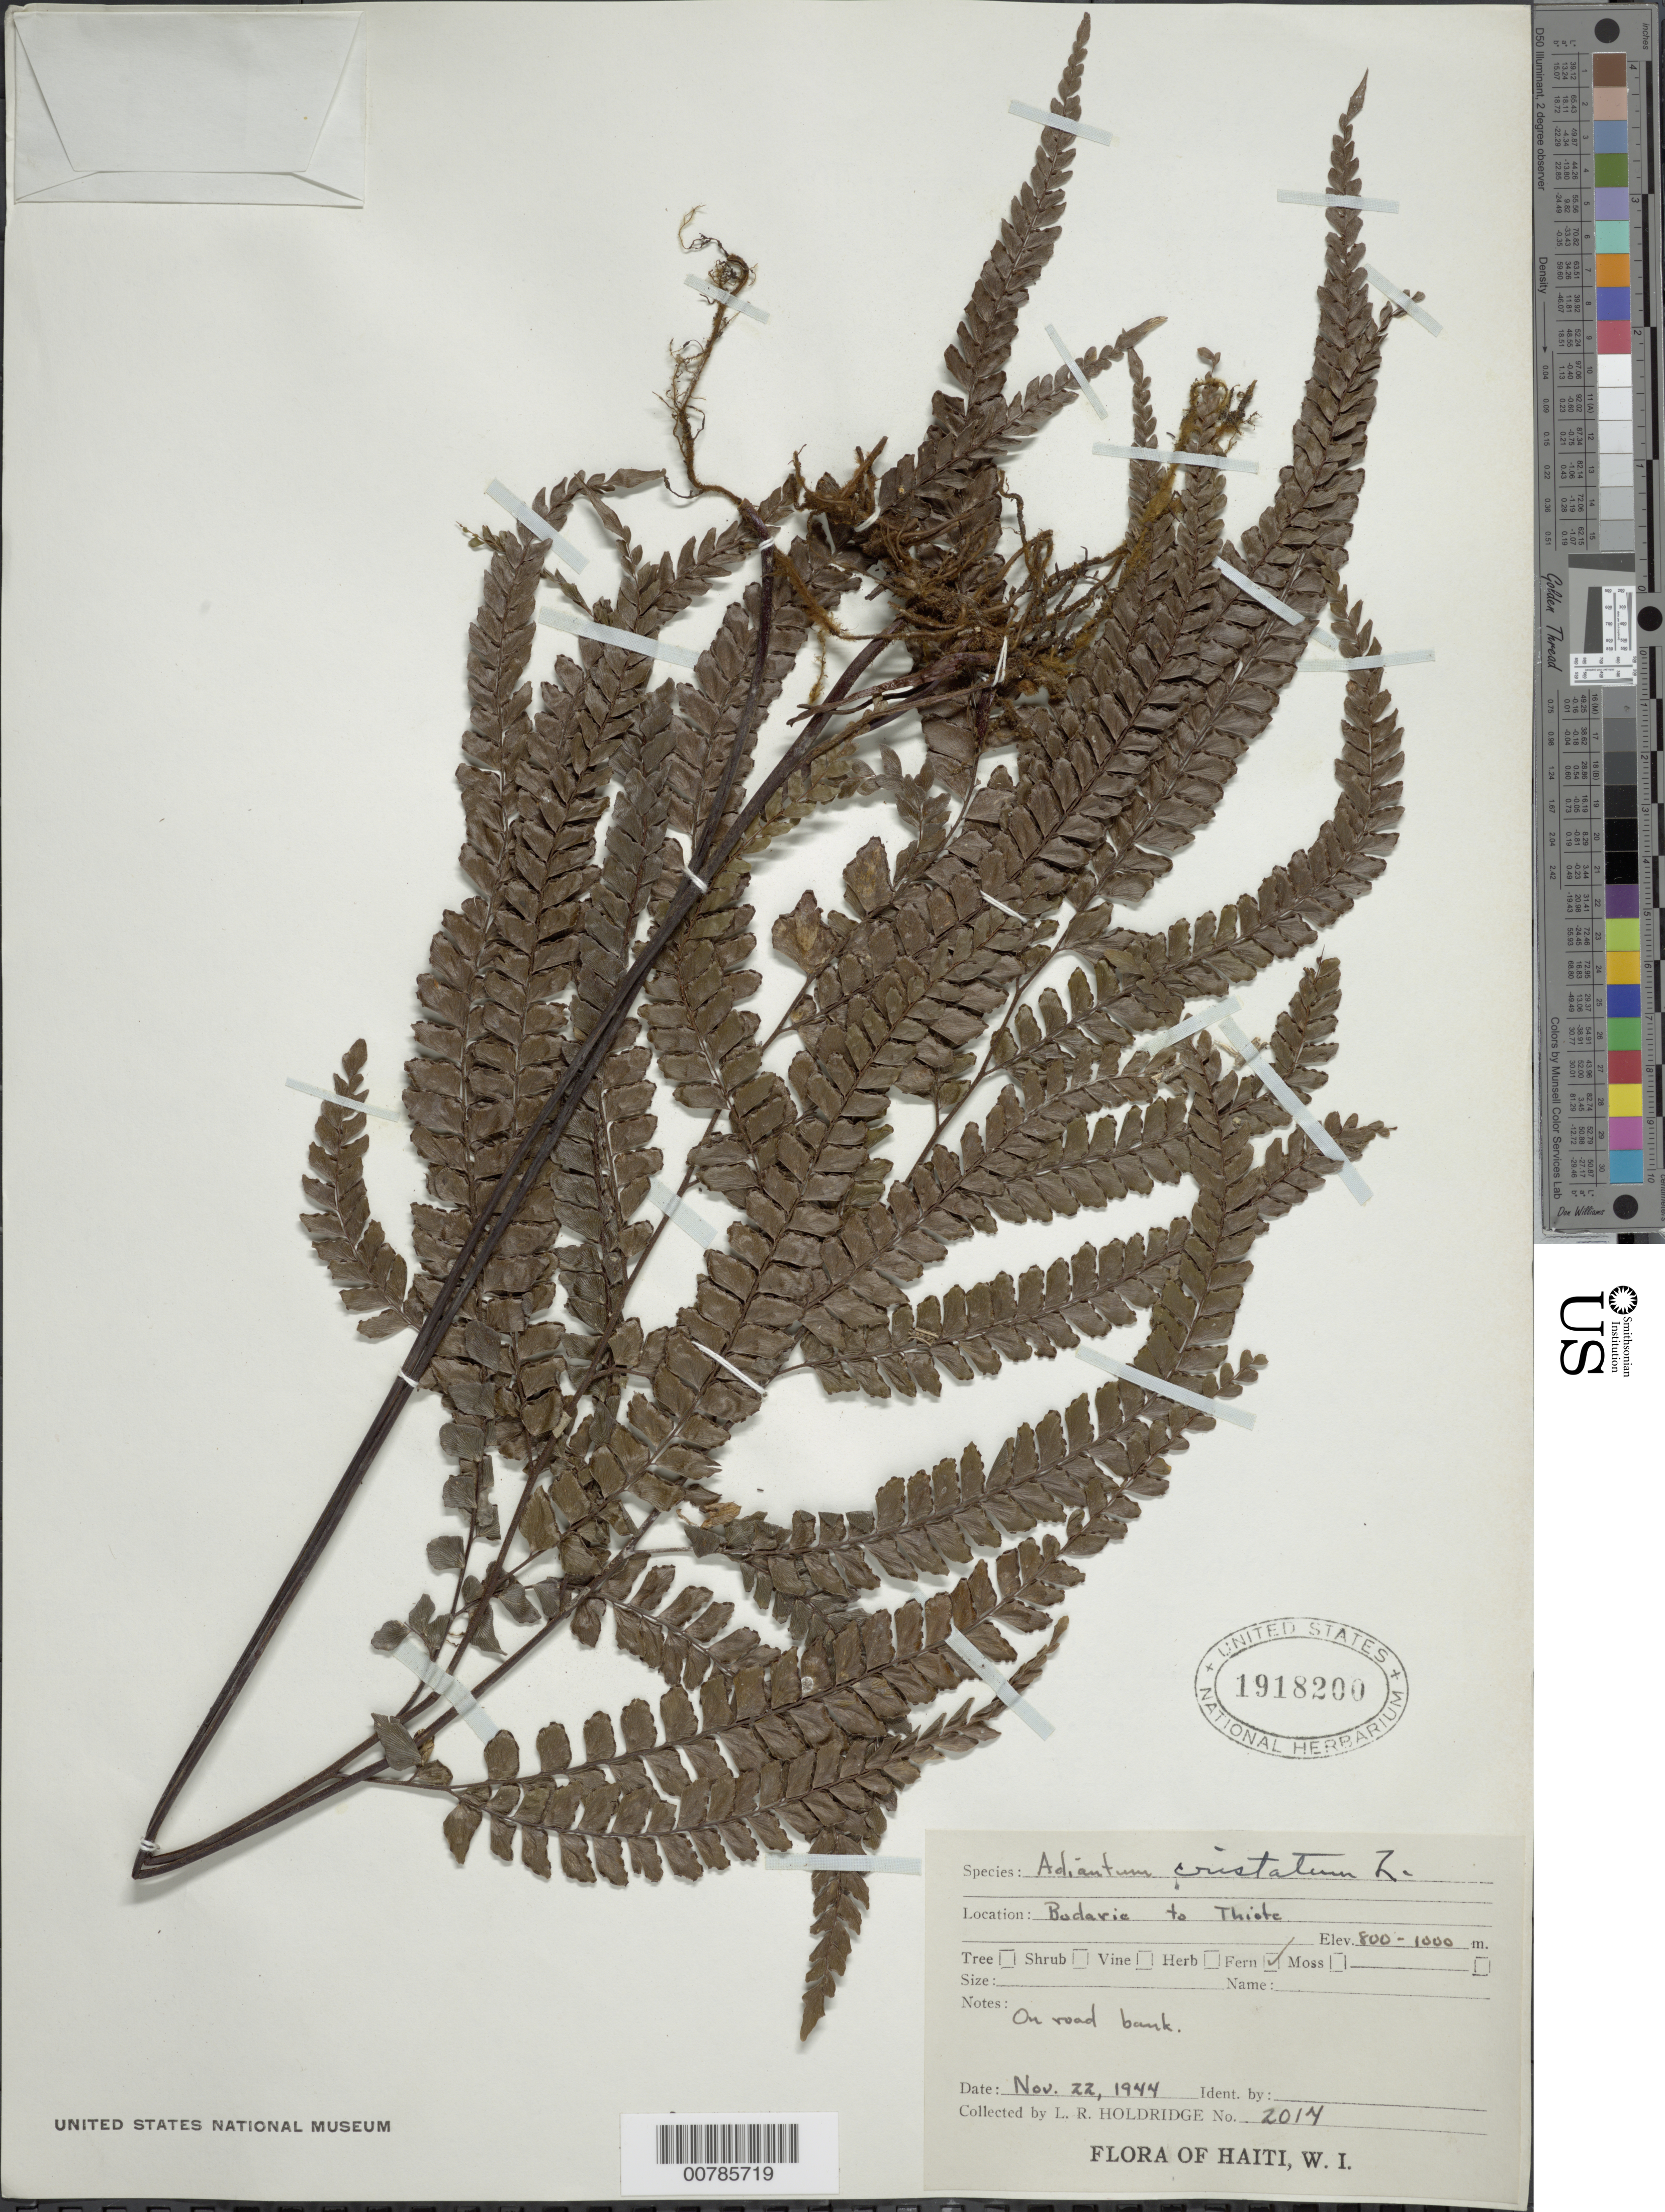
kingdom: Plantae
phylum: Tracheophyta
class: Polypodiopsida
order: Polypodiales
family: Pteridaceae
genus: Adiantum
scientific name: Adiantum pyramidale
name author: (L.) Willd.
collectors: L. Holdridge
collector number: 2014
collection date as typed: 22 Nov 1944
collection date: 1944-11-22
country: Haiti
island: Hispaniola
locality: Bodarie to Thiste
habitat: On road bank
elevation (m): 800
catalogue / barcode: US 1918200